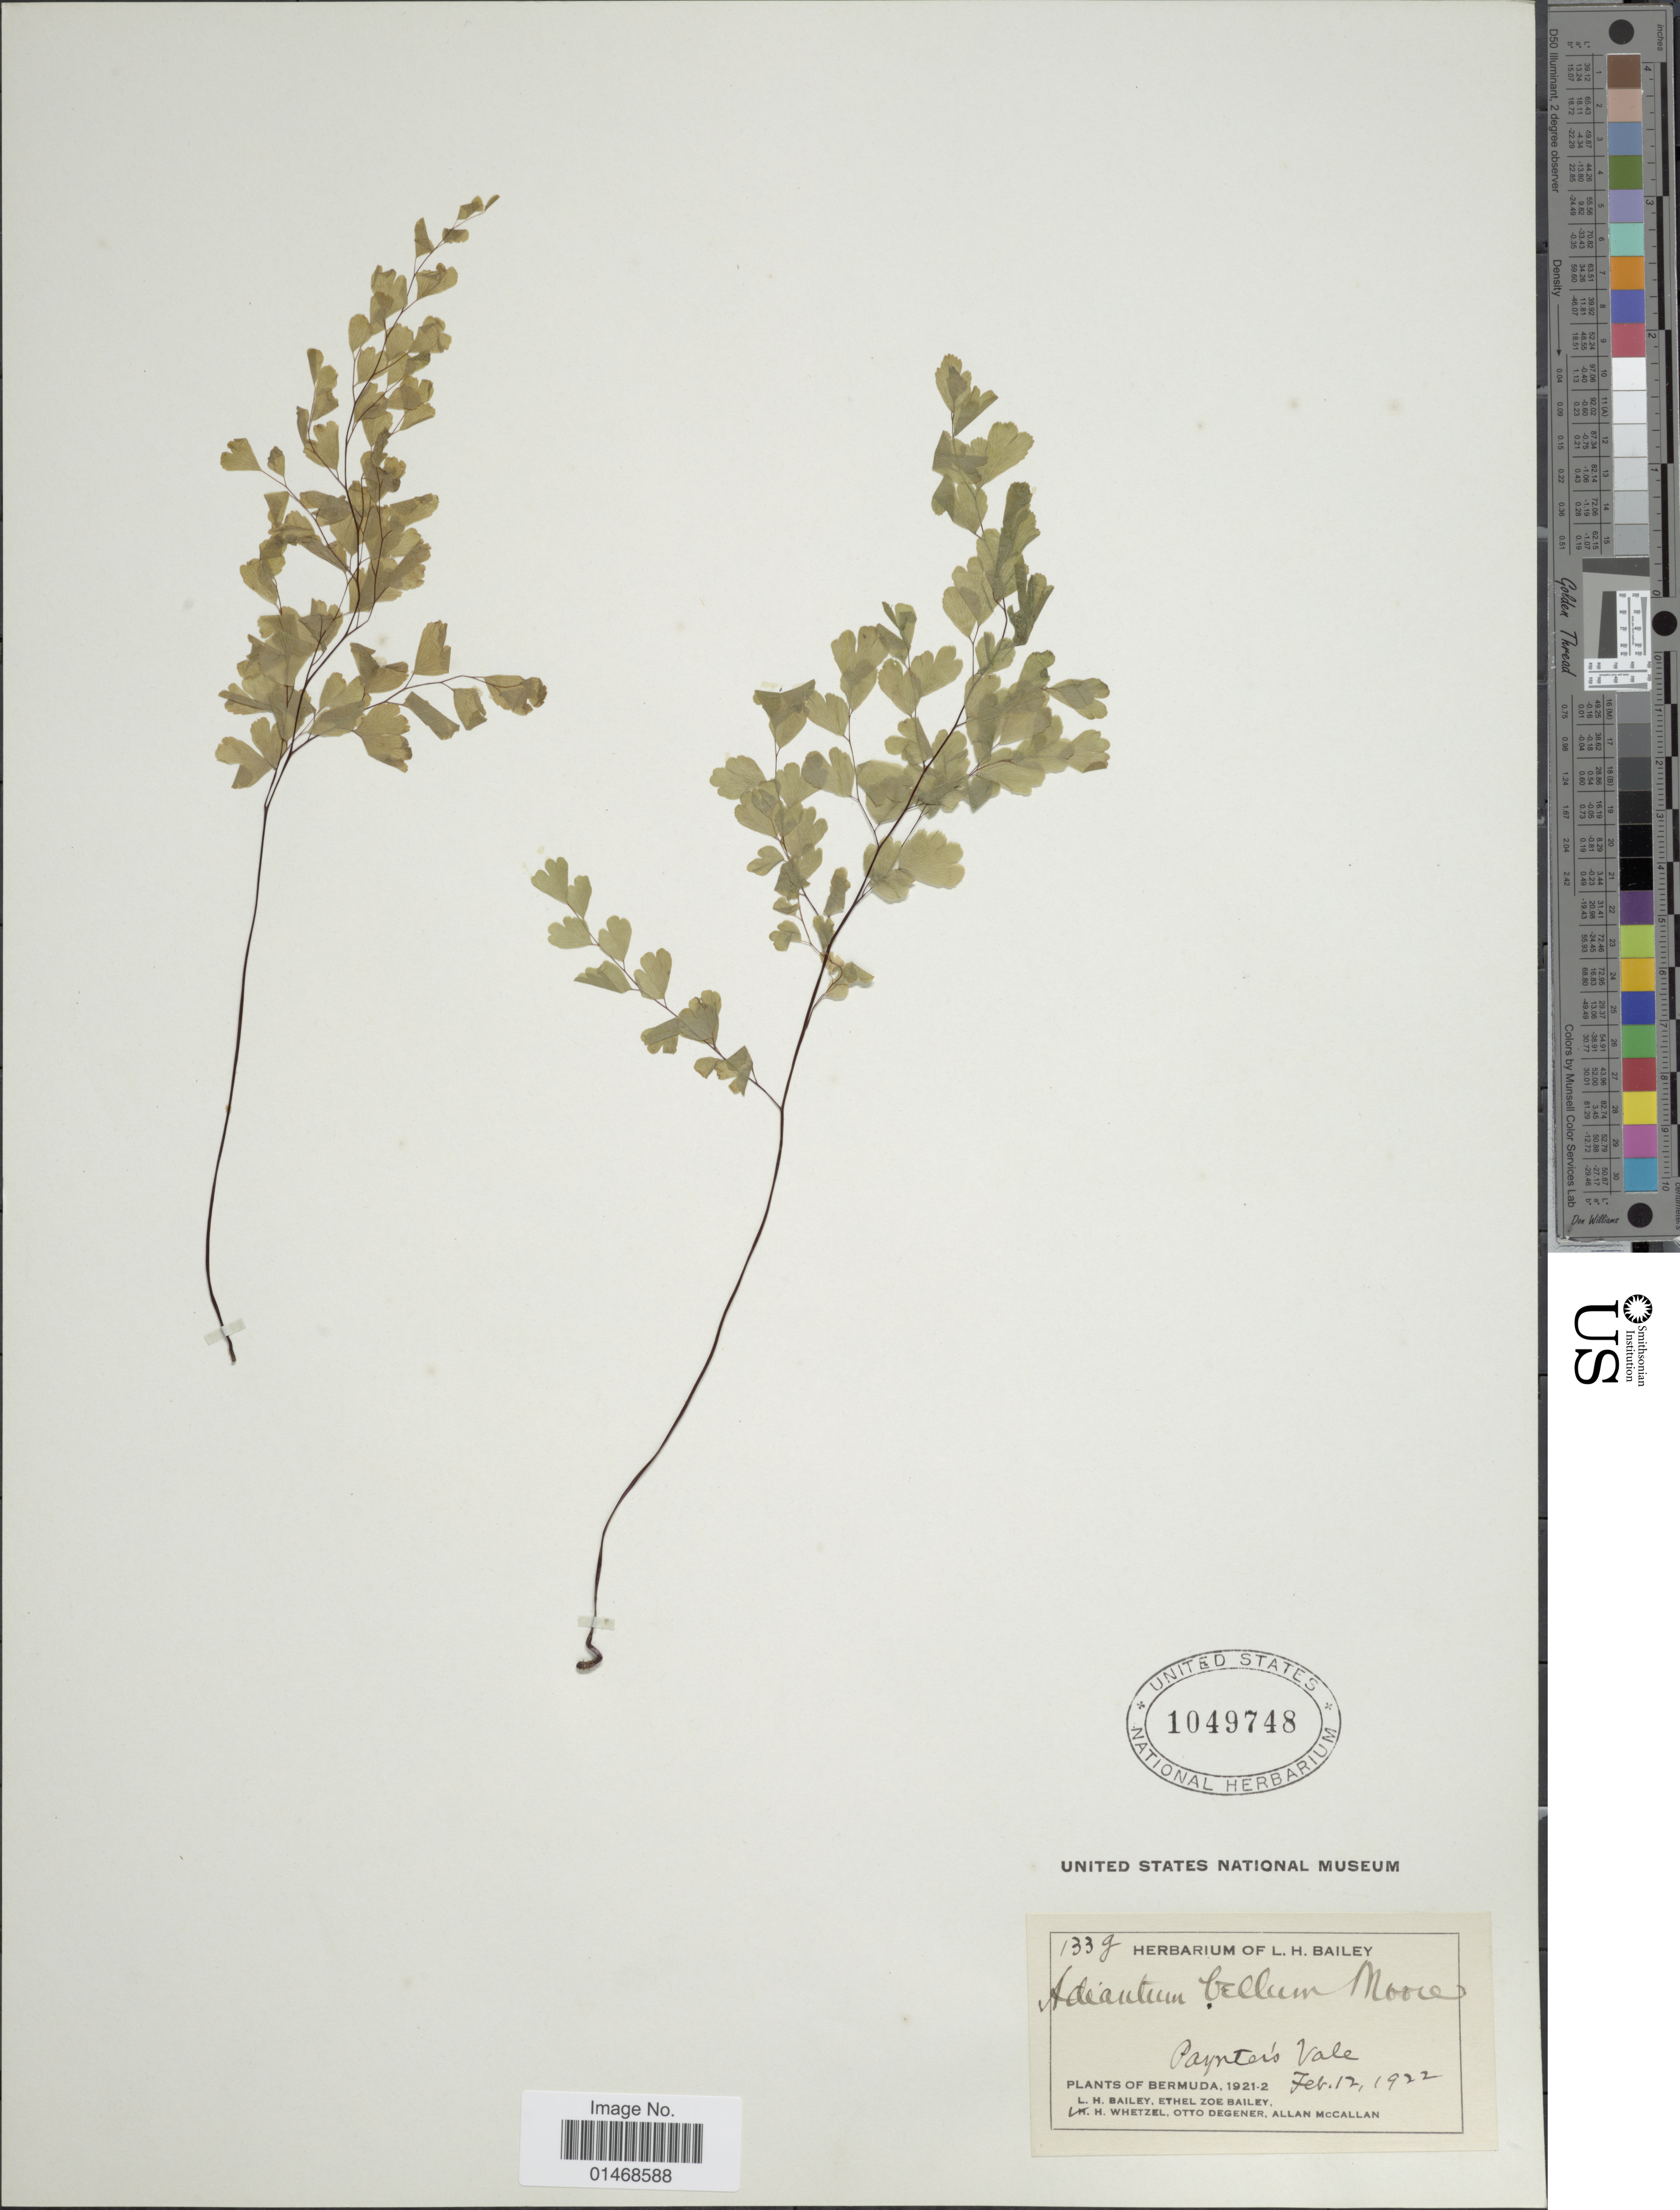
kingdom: Plantae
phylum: Tracheophyta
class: Polypodiopsida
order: Polypodiales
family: Pteridaceae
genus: Adiantum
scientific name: Adiantum bellum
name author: T. Moore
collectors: H. Whetzel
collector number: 133g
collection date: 1922-02-12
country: Bermuda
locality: Paynter's Vale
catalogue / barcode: US 1049748